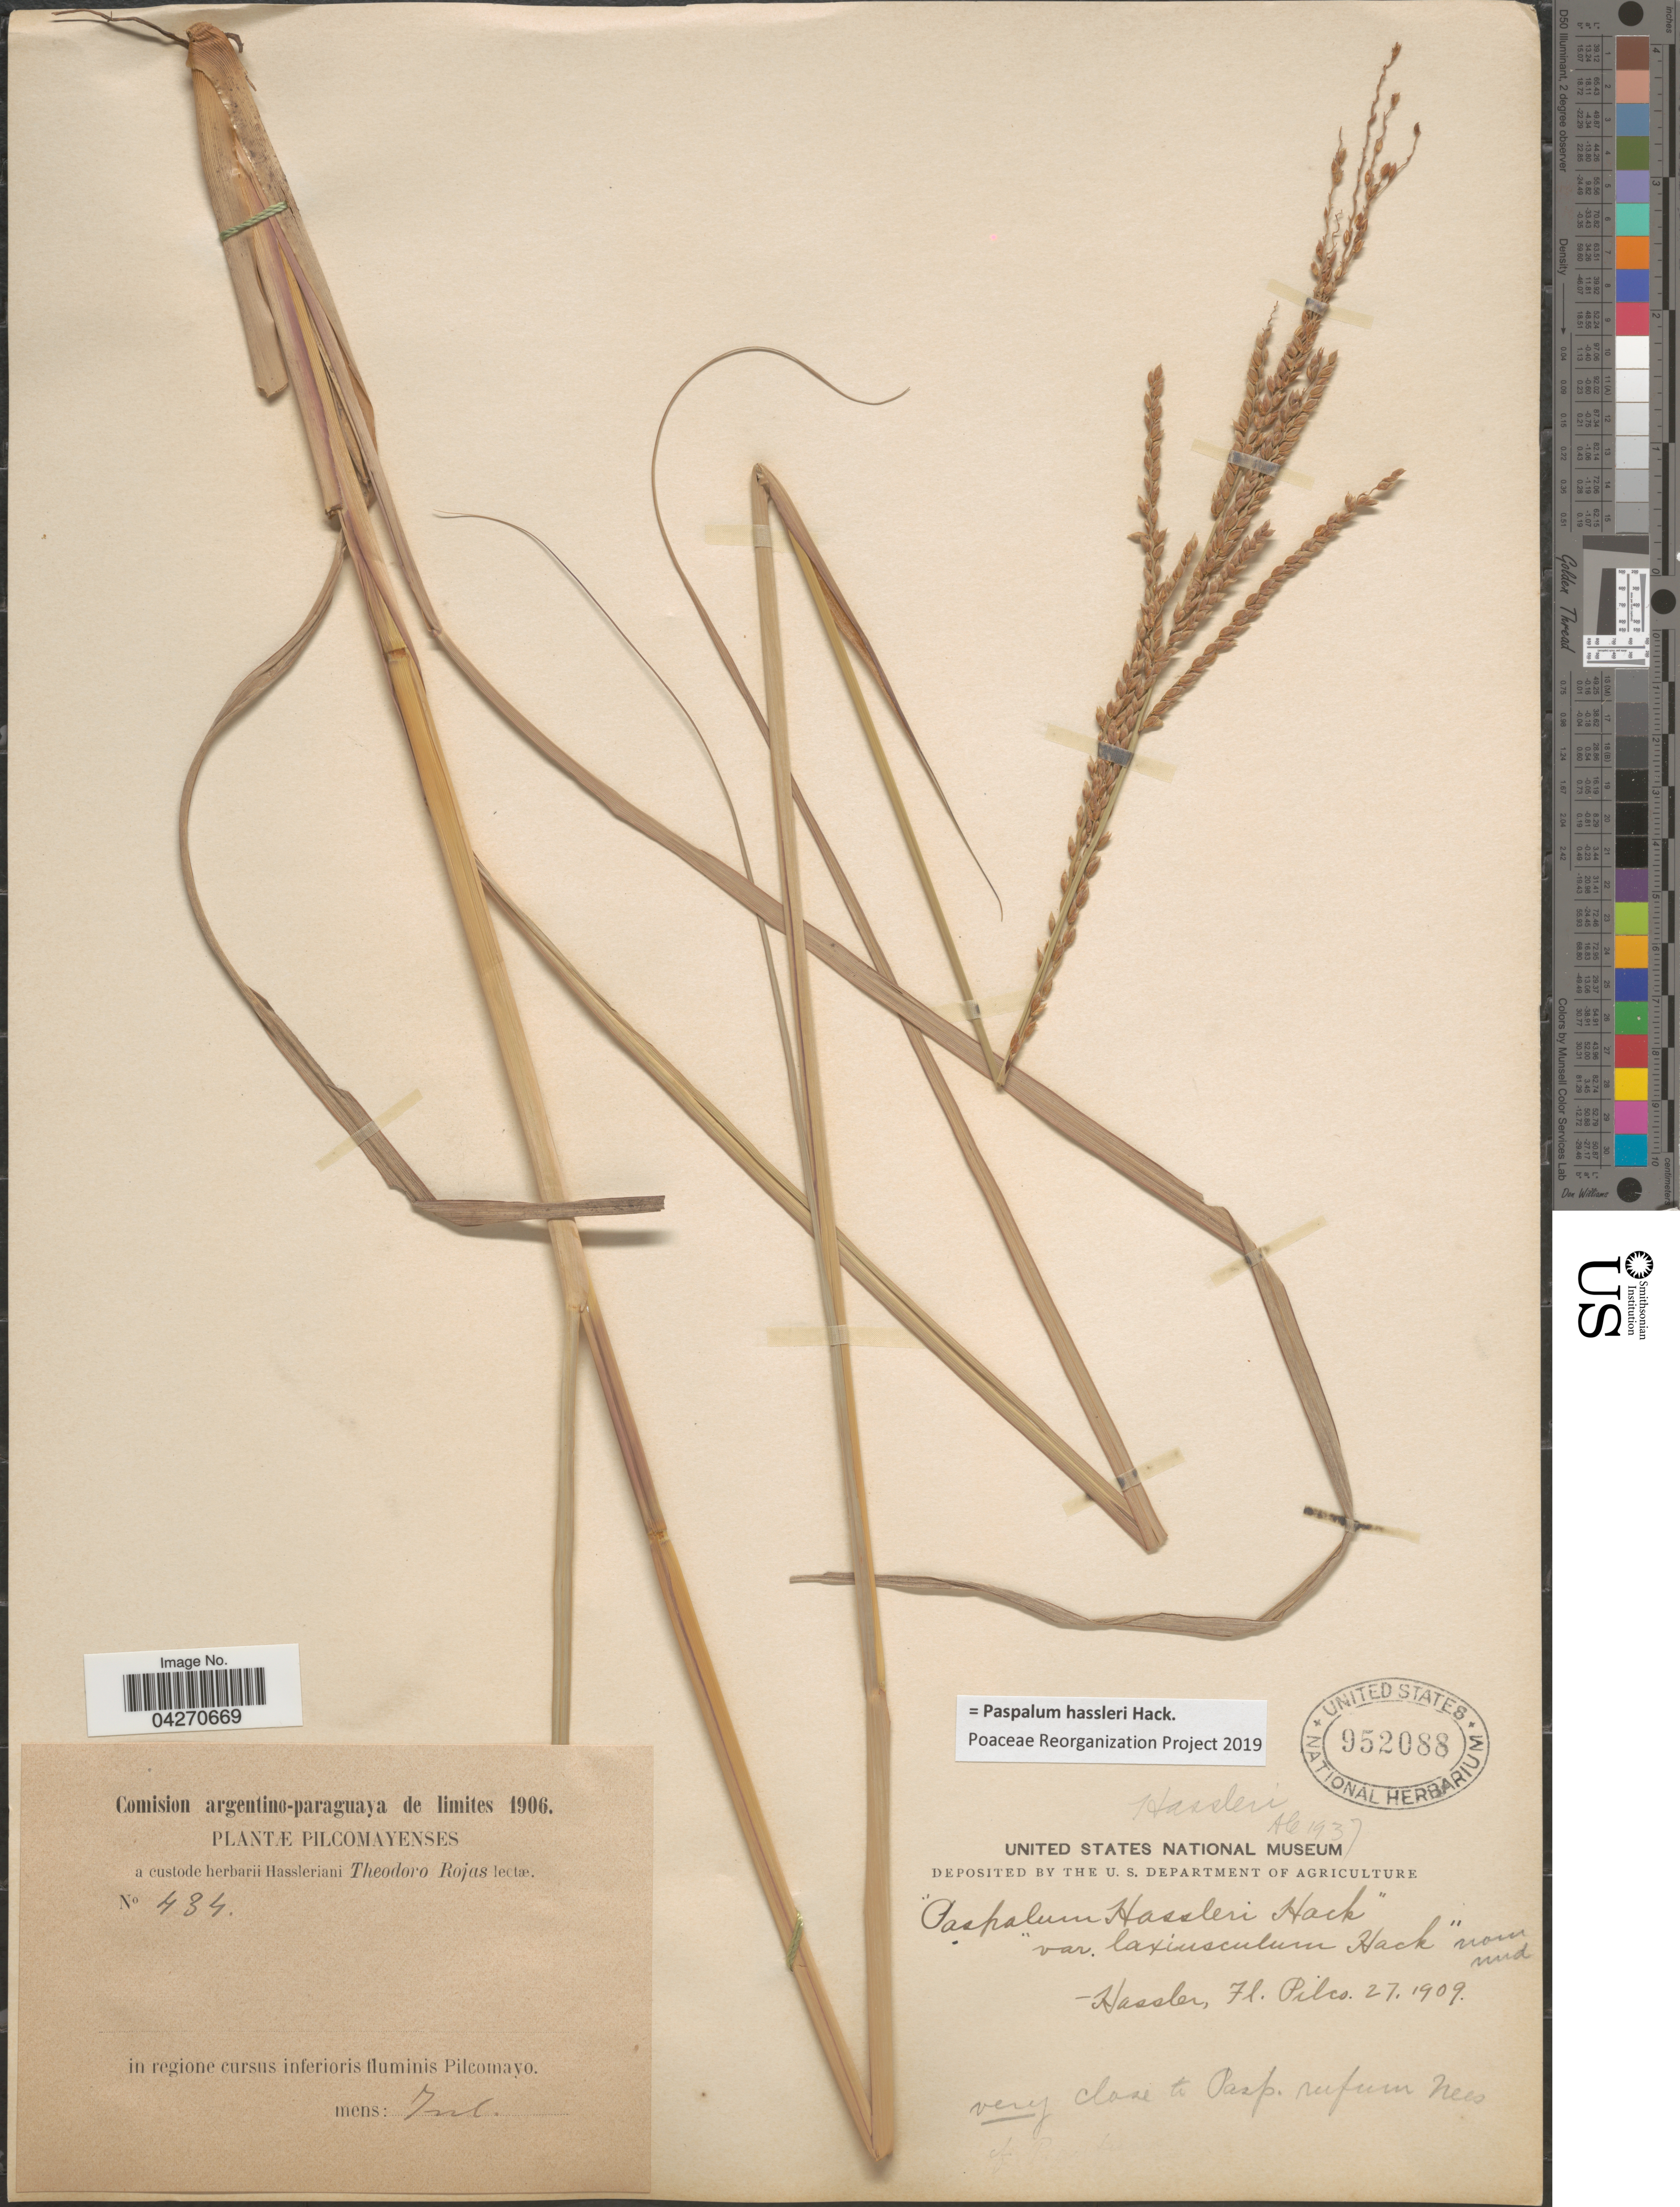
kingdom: Plantae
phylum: Tracheophyta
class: Liliopsida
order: Poales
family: Poaceae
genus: Paspalum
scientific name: Paspalum hassleri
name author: Hack.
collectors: T. Rojas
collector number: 434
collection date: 1906-07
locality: In regino cursus inferioris fluminis Pilcomayo.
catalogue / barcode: US 952088